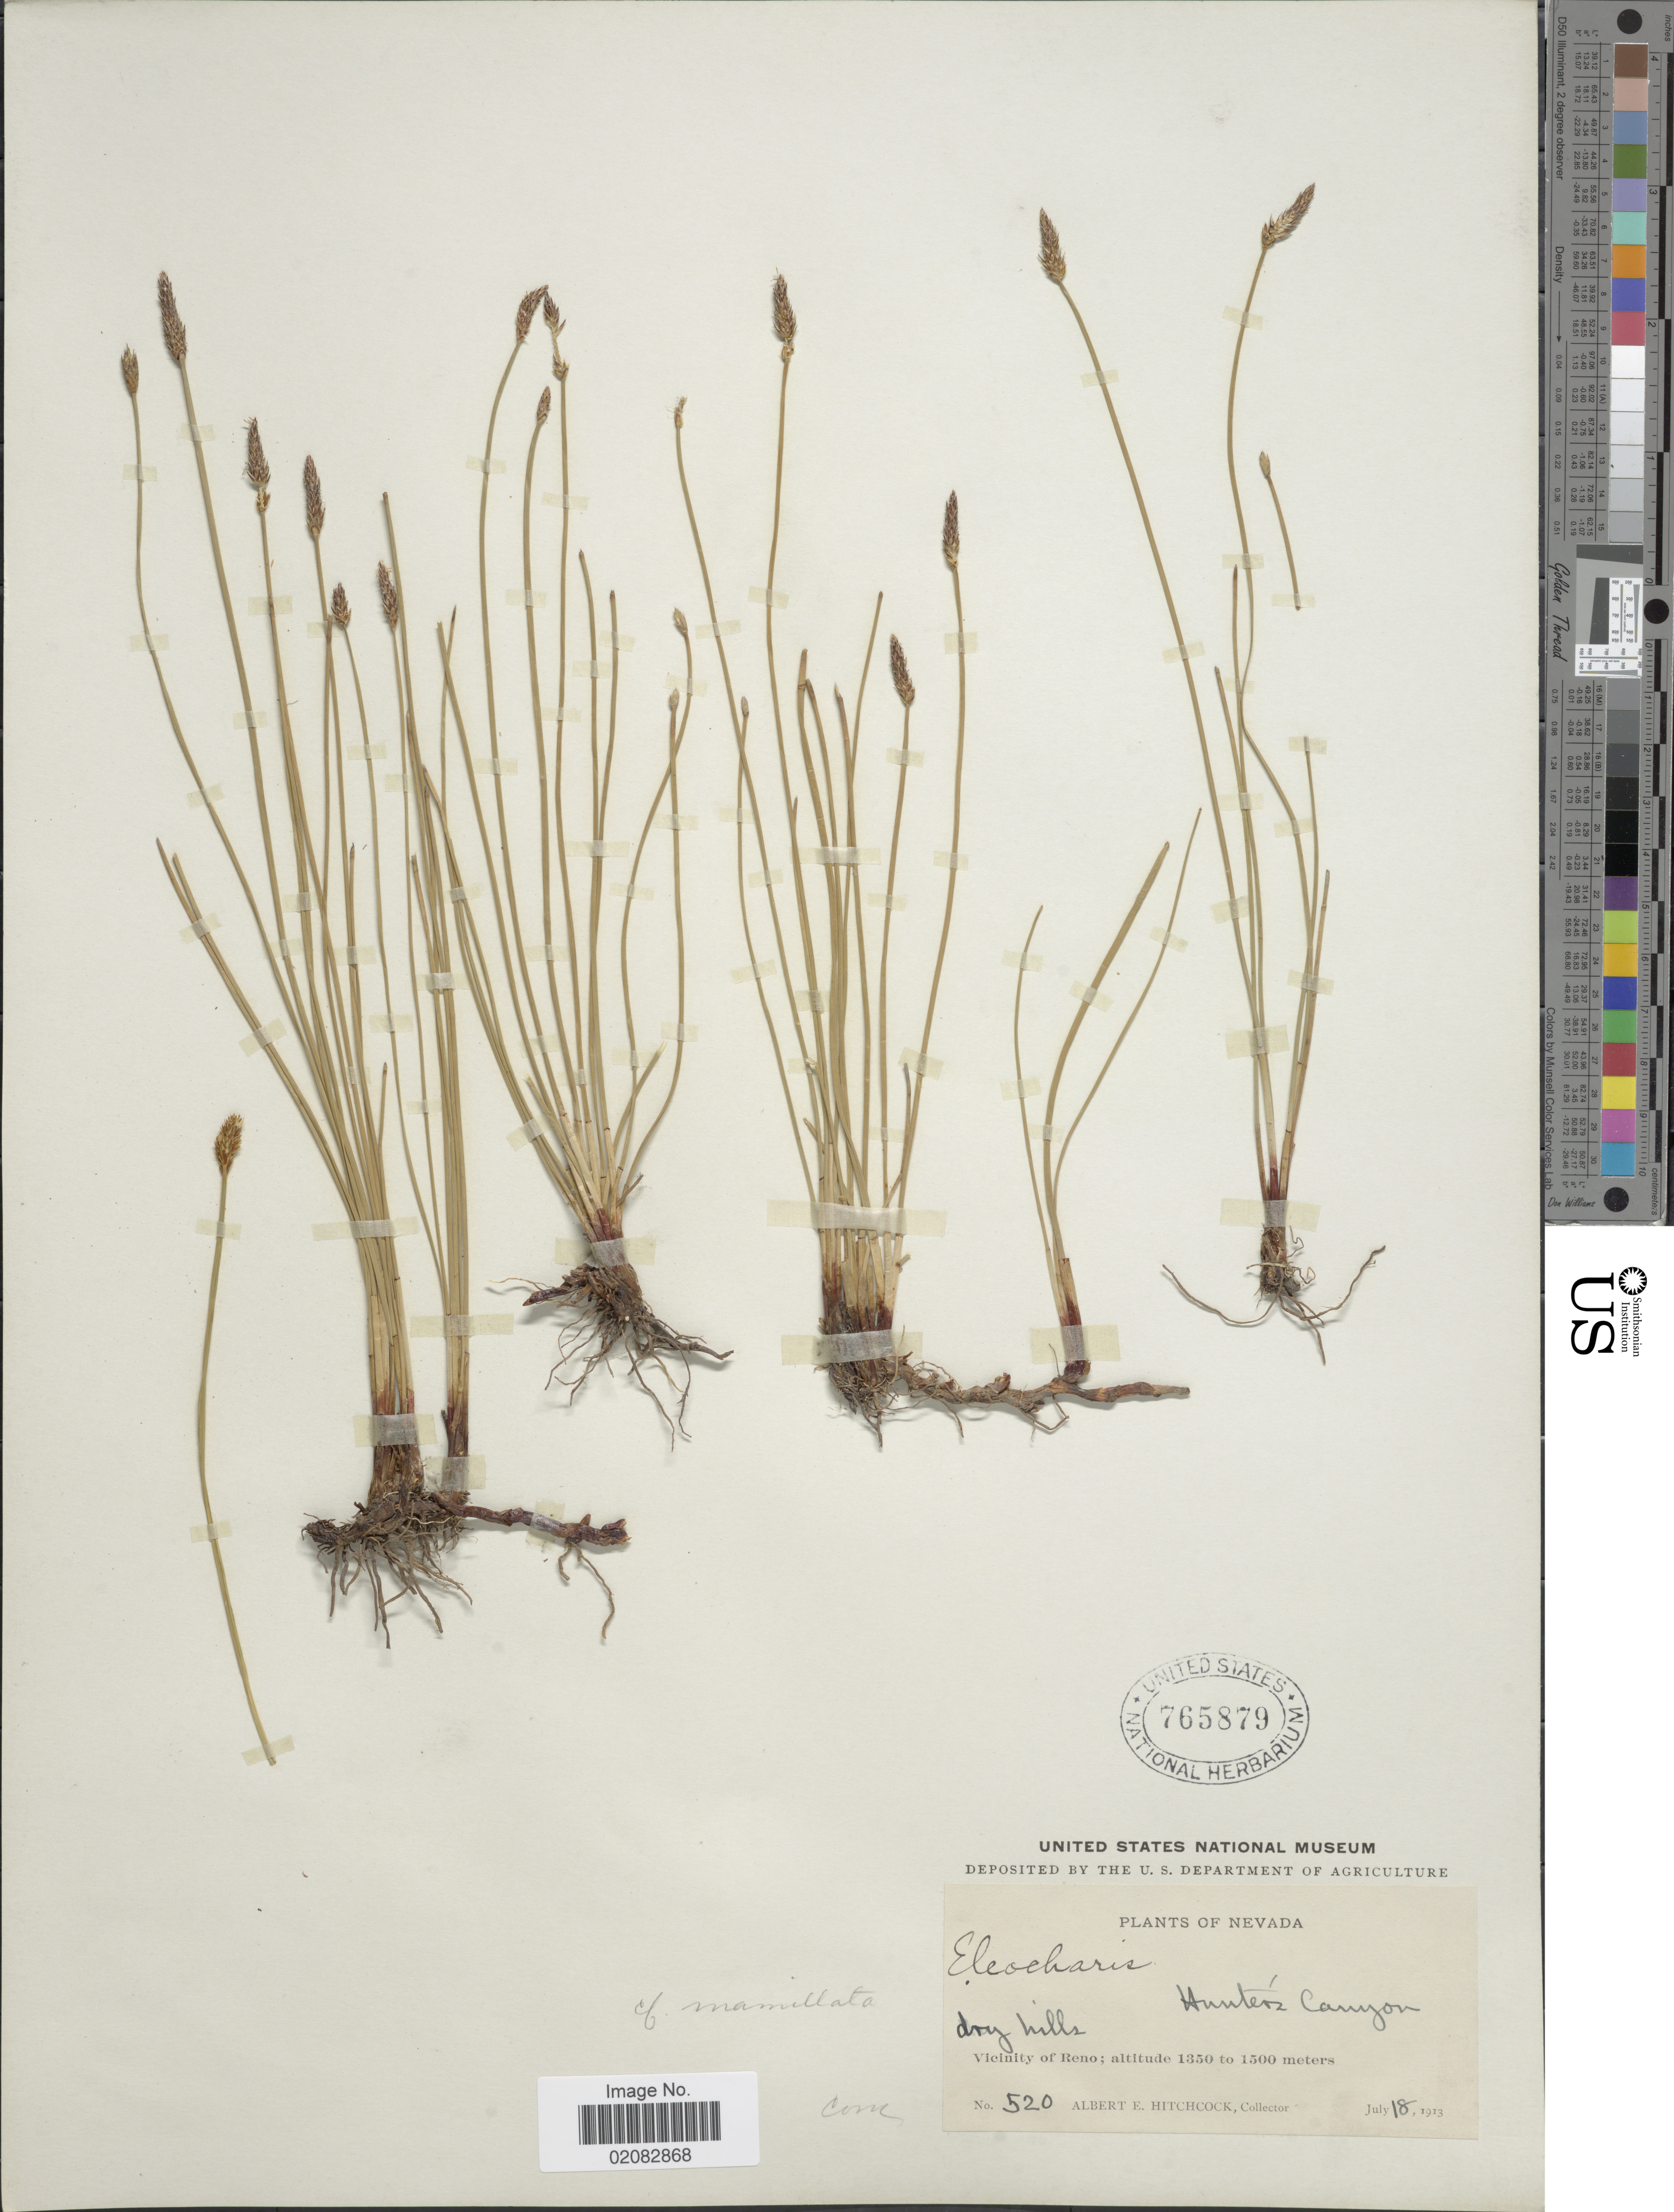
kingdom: Plantae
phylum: Tracheophyta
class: Liliopsida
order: Poales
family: Cyperaceae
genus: Eleocharis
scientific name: Eleocharis macrostachya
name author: Britton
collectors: A. Hitchcock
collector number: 520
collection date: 1913-07-18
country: United States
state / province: Nevada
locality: Vicinity of Reno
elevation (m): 1350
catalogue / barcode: US 765879